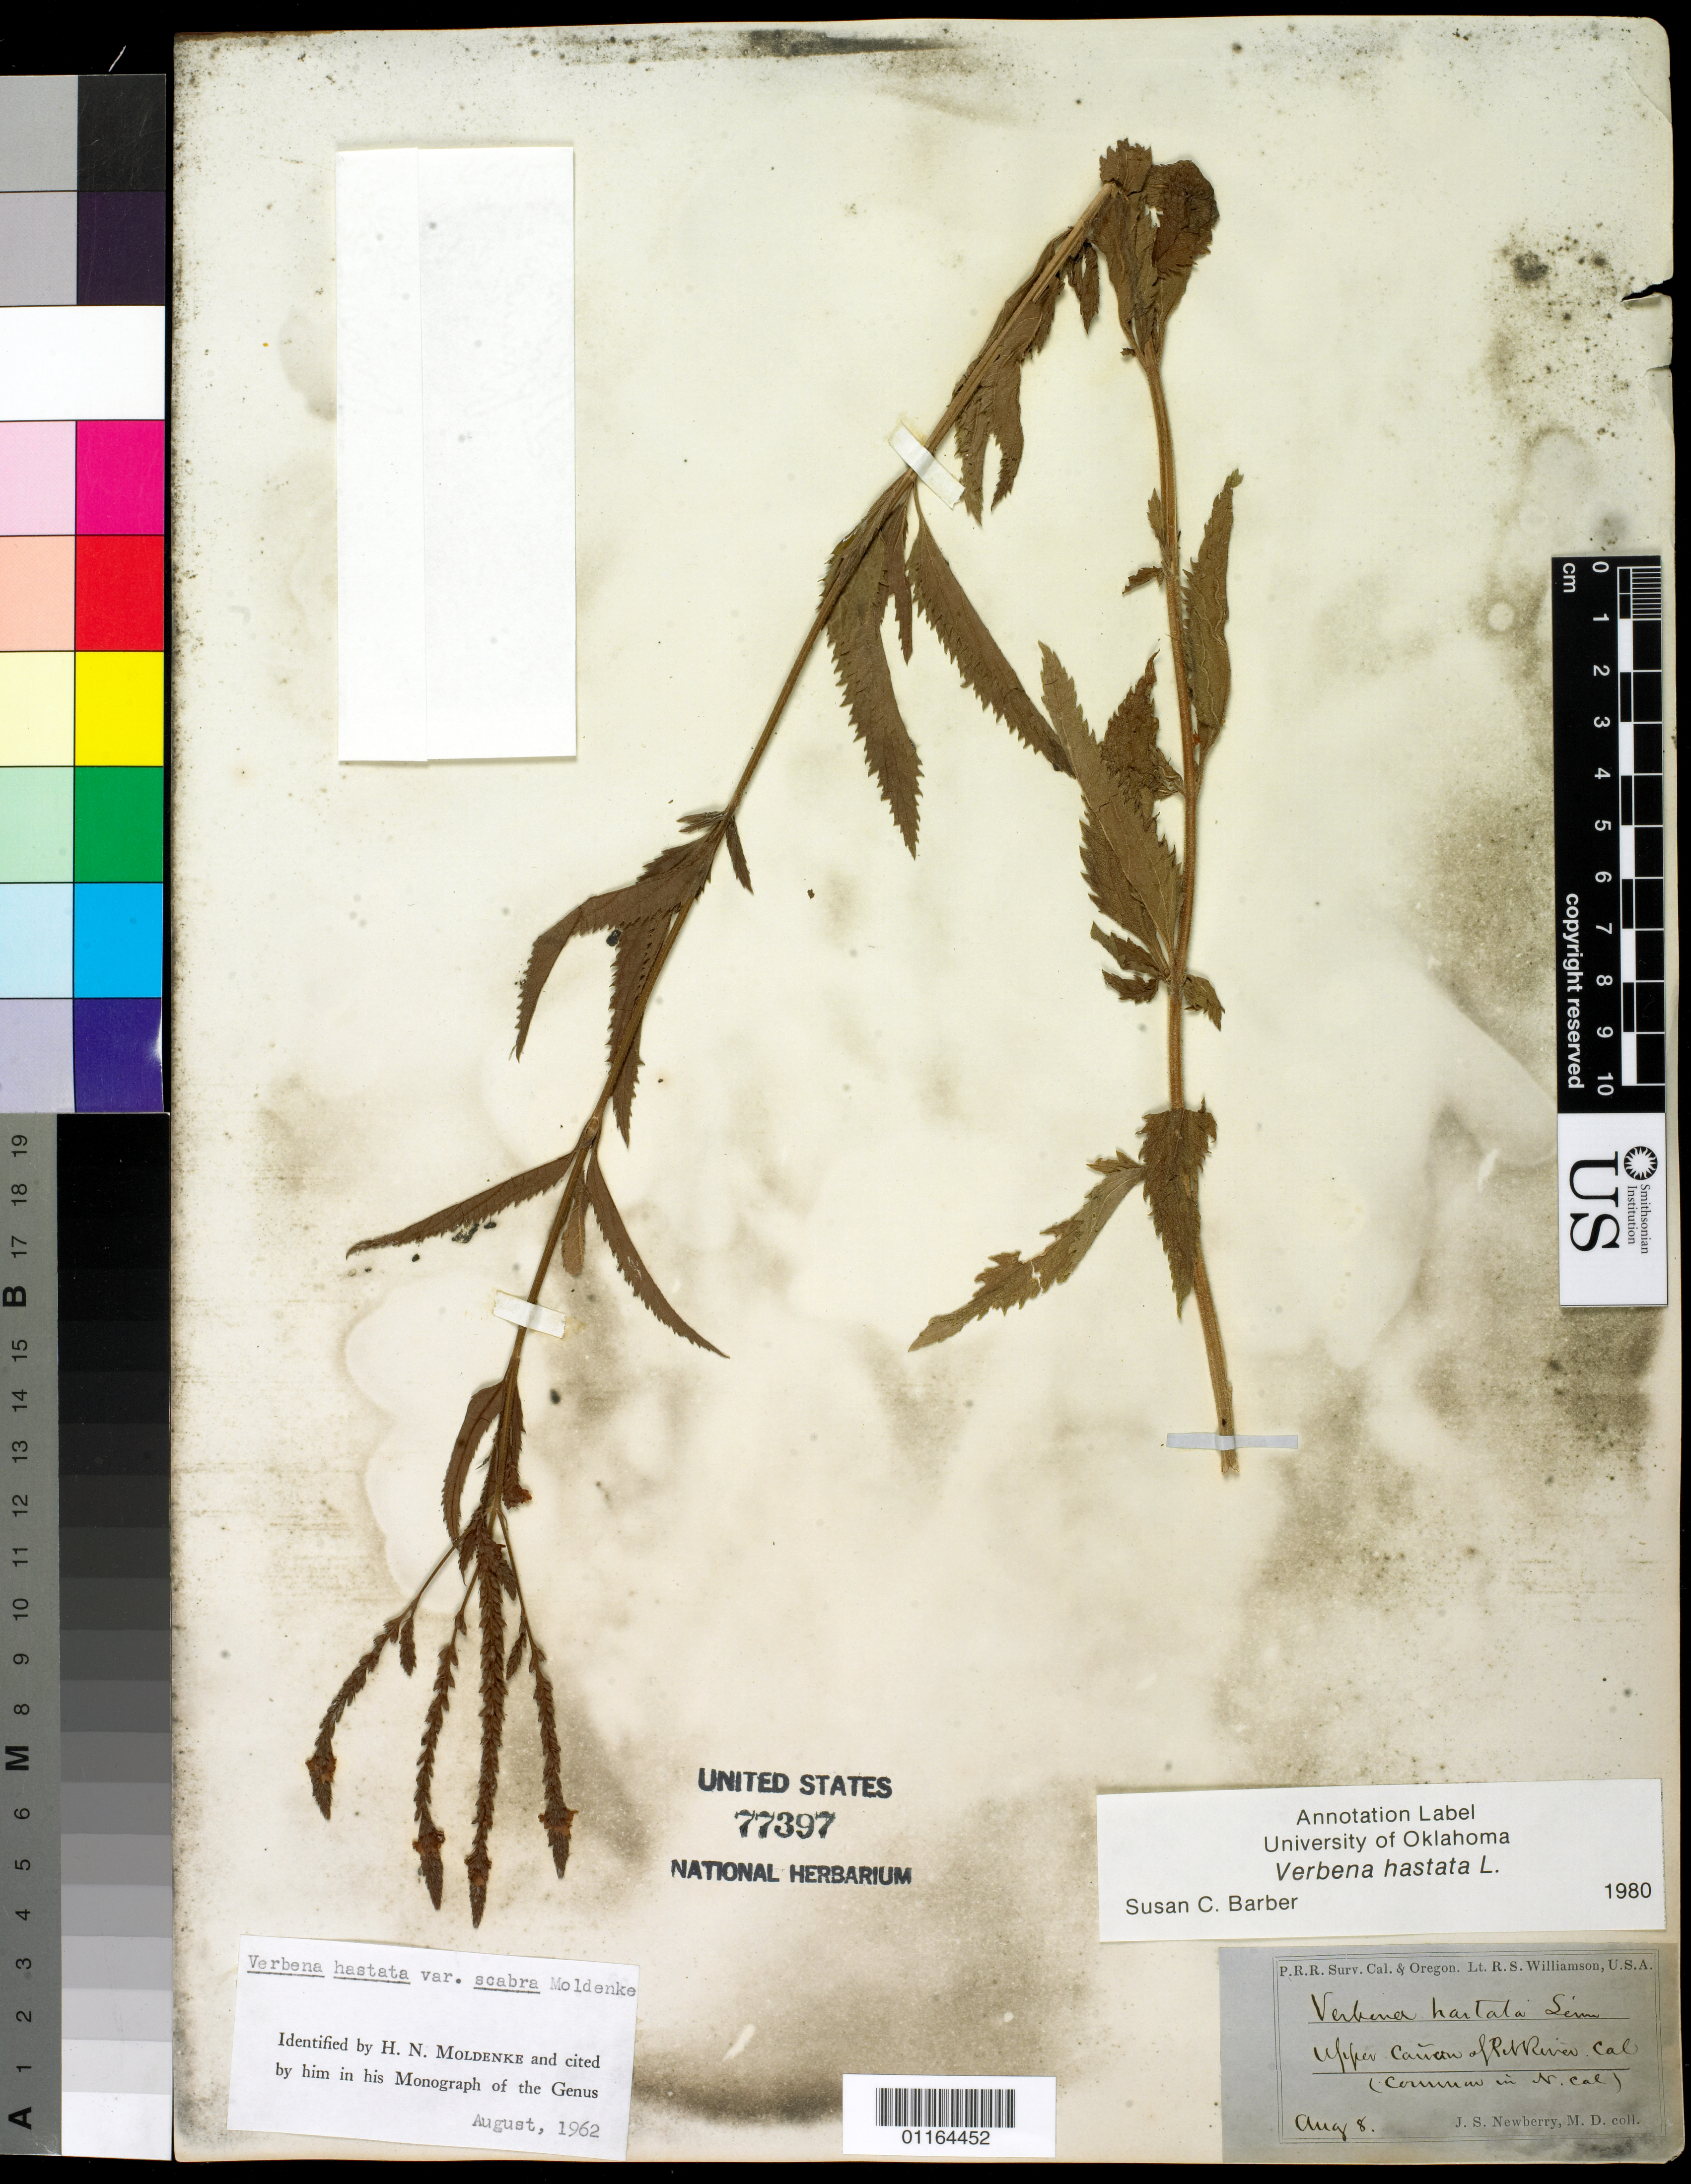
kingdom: Plantae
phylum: Tracheophyta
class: Magnoliopsida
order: Lamiales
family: Verbenaceae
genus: Verbena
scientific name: Verbena hastata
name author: L.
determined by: Barber, S. C.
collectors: J. S. Newberry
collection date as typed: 8 Aug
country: United States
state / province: California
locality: Upper Canyon of Pit River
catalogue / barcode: US 77397